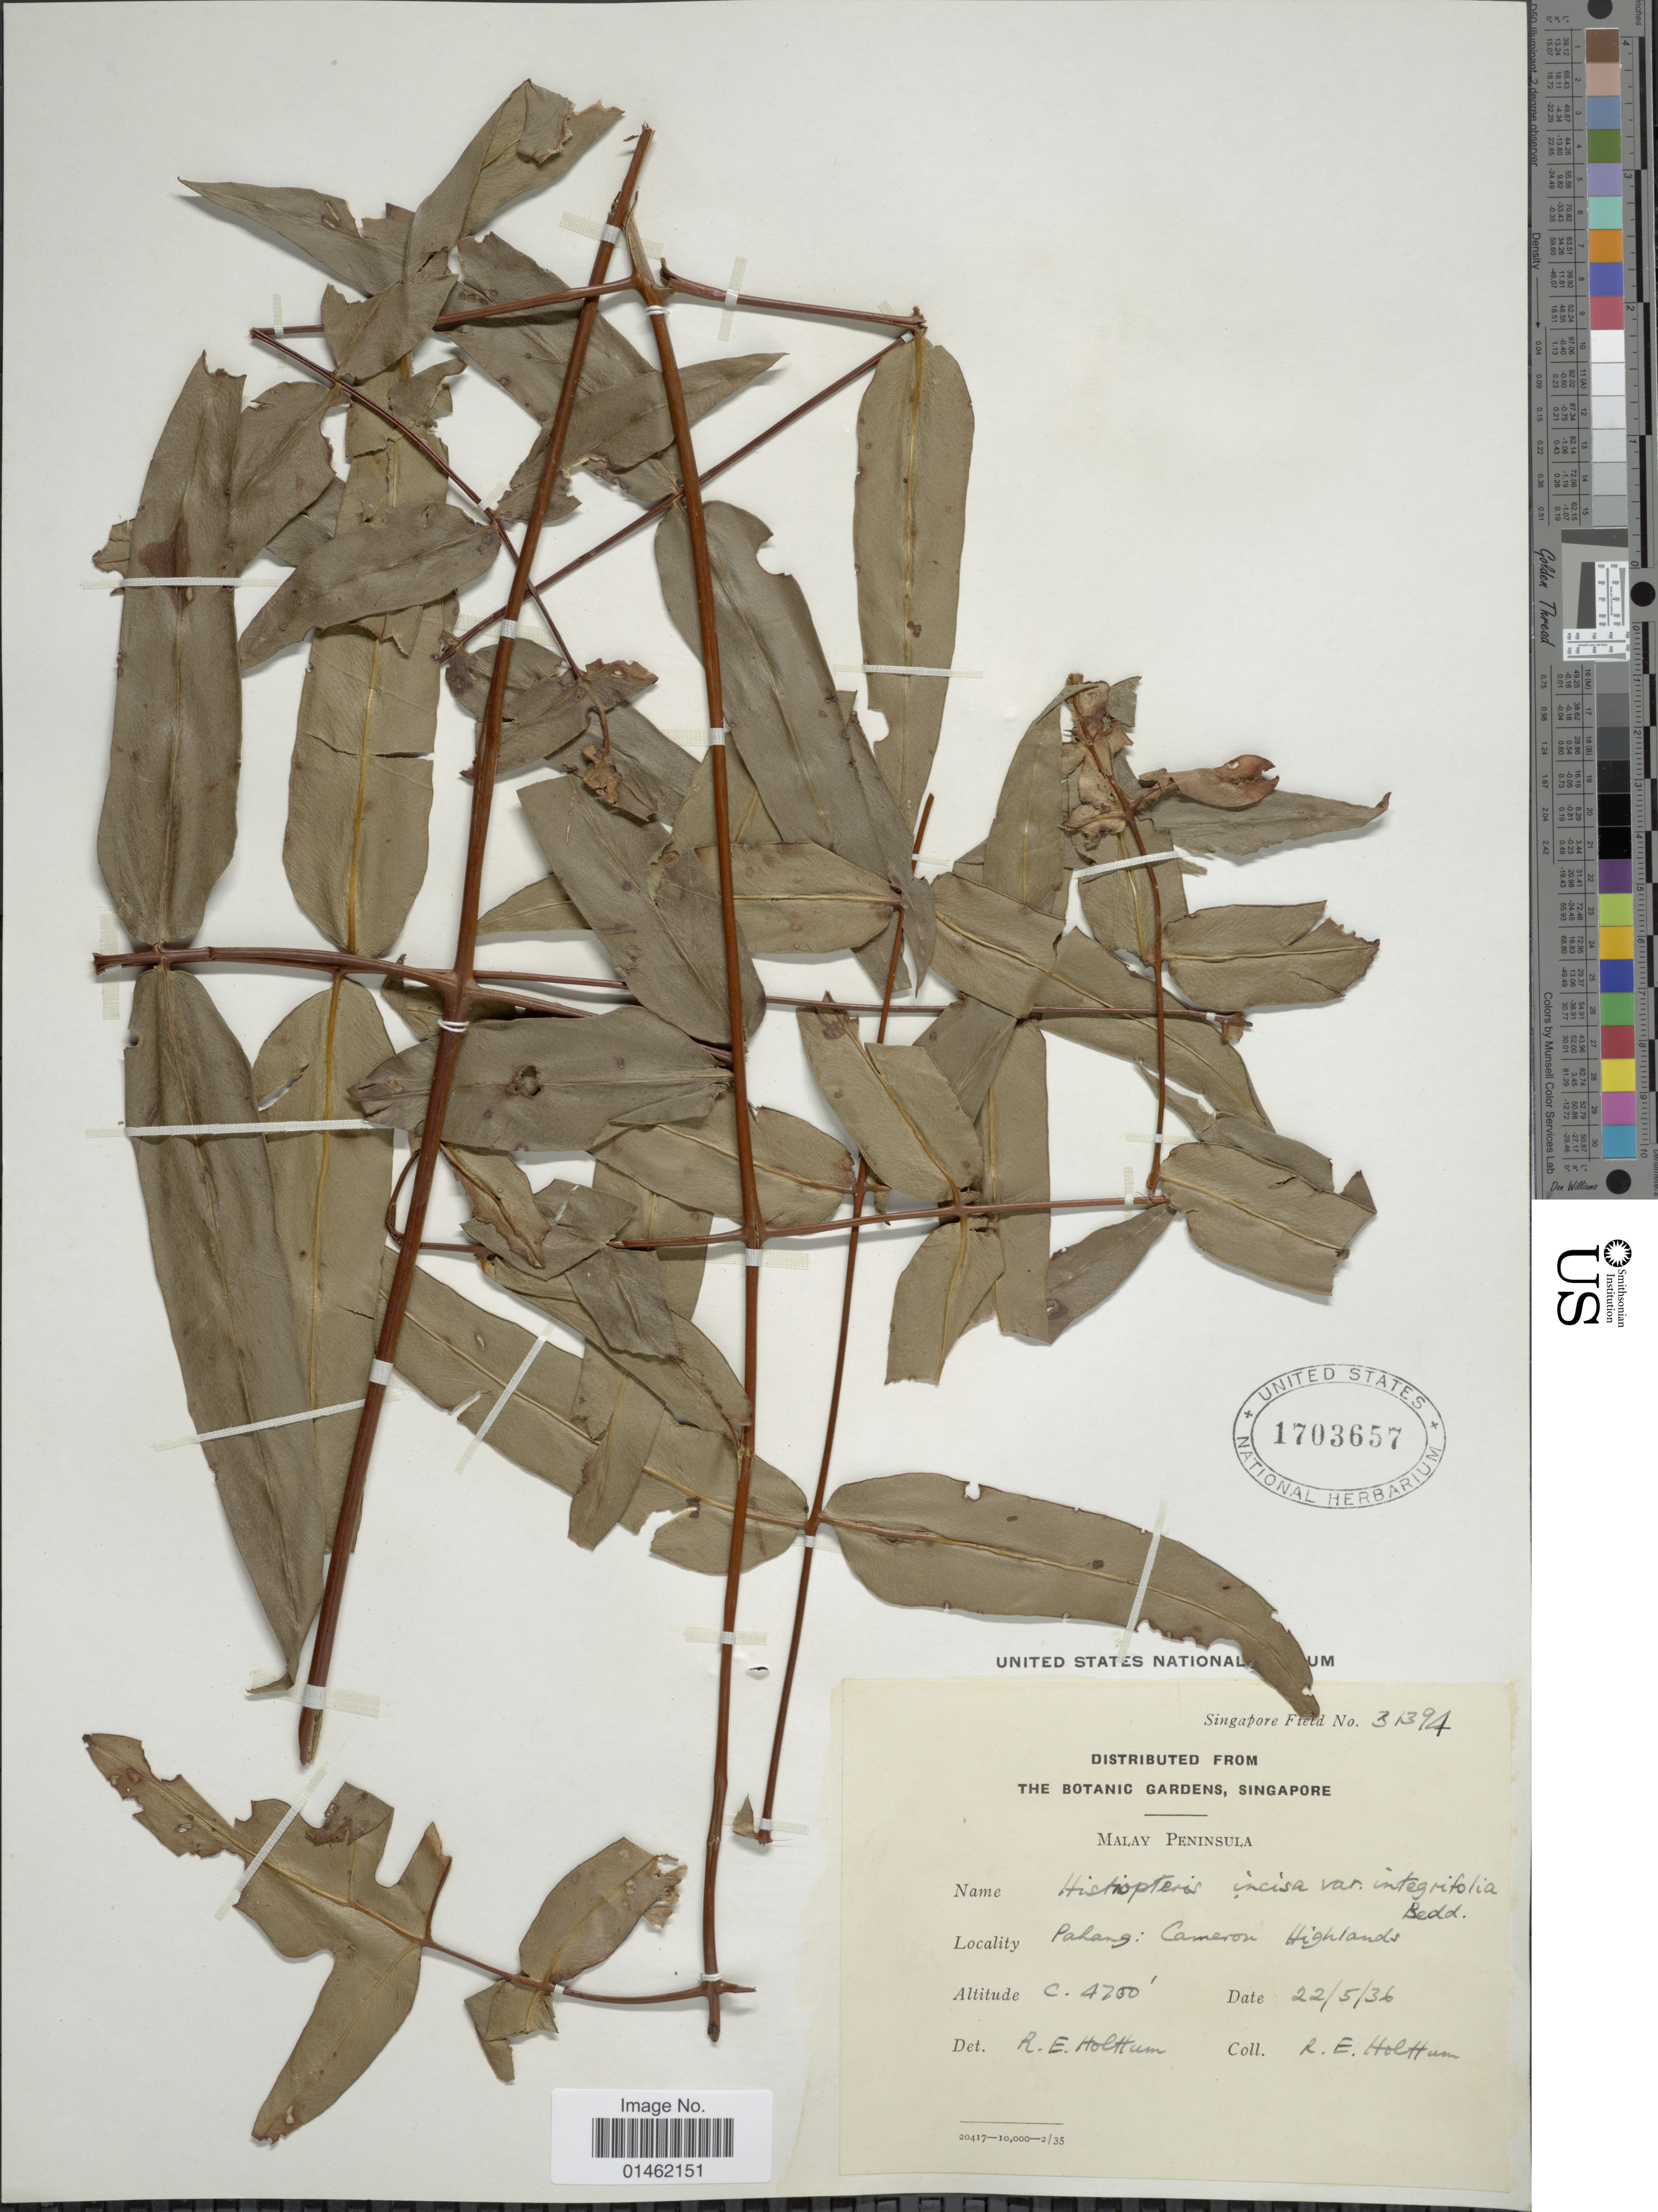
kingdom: Plantae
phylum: Tracheophyta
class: Polypodiopsida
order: Polypodiales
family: Dennstaedtiaceae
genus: Histiopteris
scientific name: Histiopteris incisa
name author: (Thunb.) J. Sm.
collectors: R. E. Holttum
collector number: Singapore Field 31394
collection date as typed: Transcribed d/m/y: 22/5/36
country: Malaysia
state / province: Pahang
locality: Malay Peninsula, Cameron Highlands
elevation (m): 1448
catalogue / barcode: US 1703657